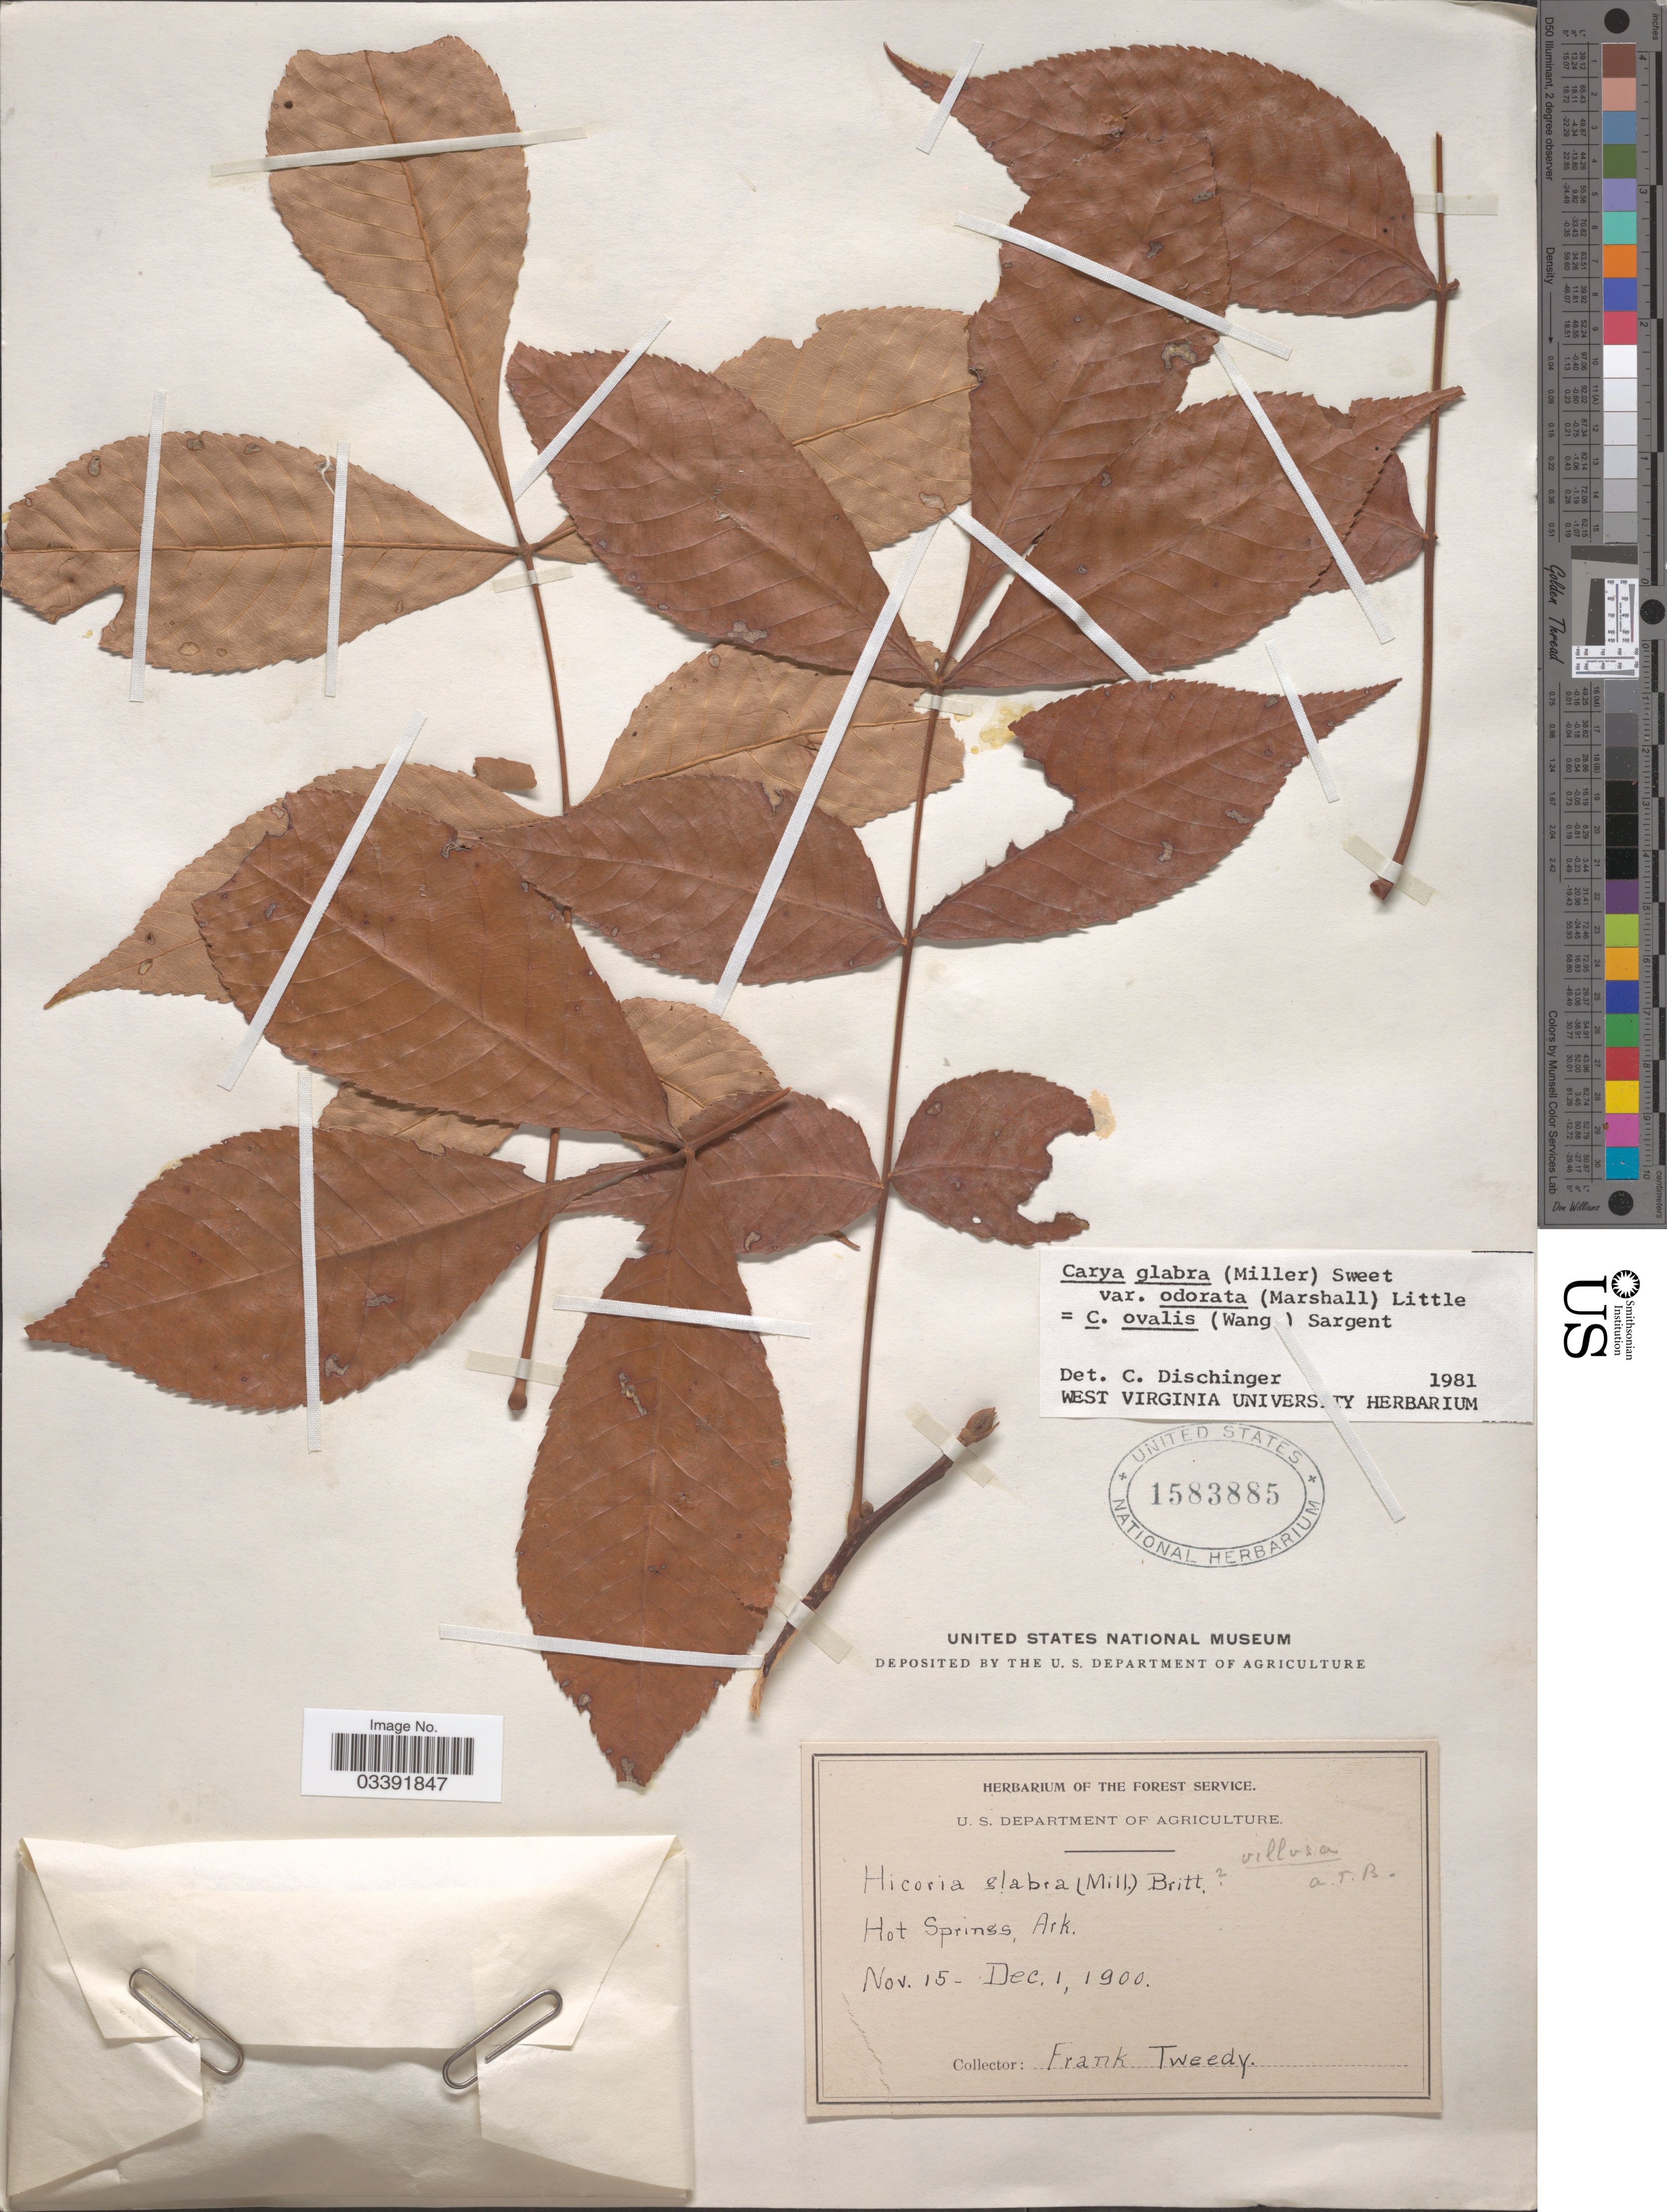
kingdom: Plantae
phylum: Tracheophyta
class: Magnoliopsida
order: Fagales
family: Juglandaceae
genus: Carya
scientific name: Carya glabra var. odorata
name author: (Marshall) Little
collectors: F. Tweedy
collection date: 1900-11-15/1900-12-01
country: United States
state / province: Arkansas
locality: Hot Springs.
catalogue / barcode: US 1583885